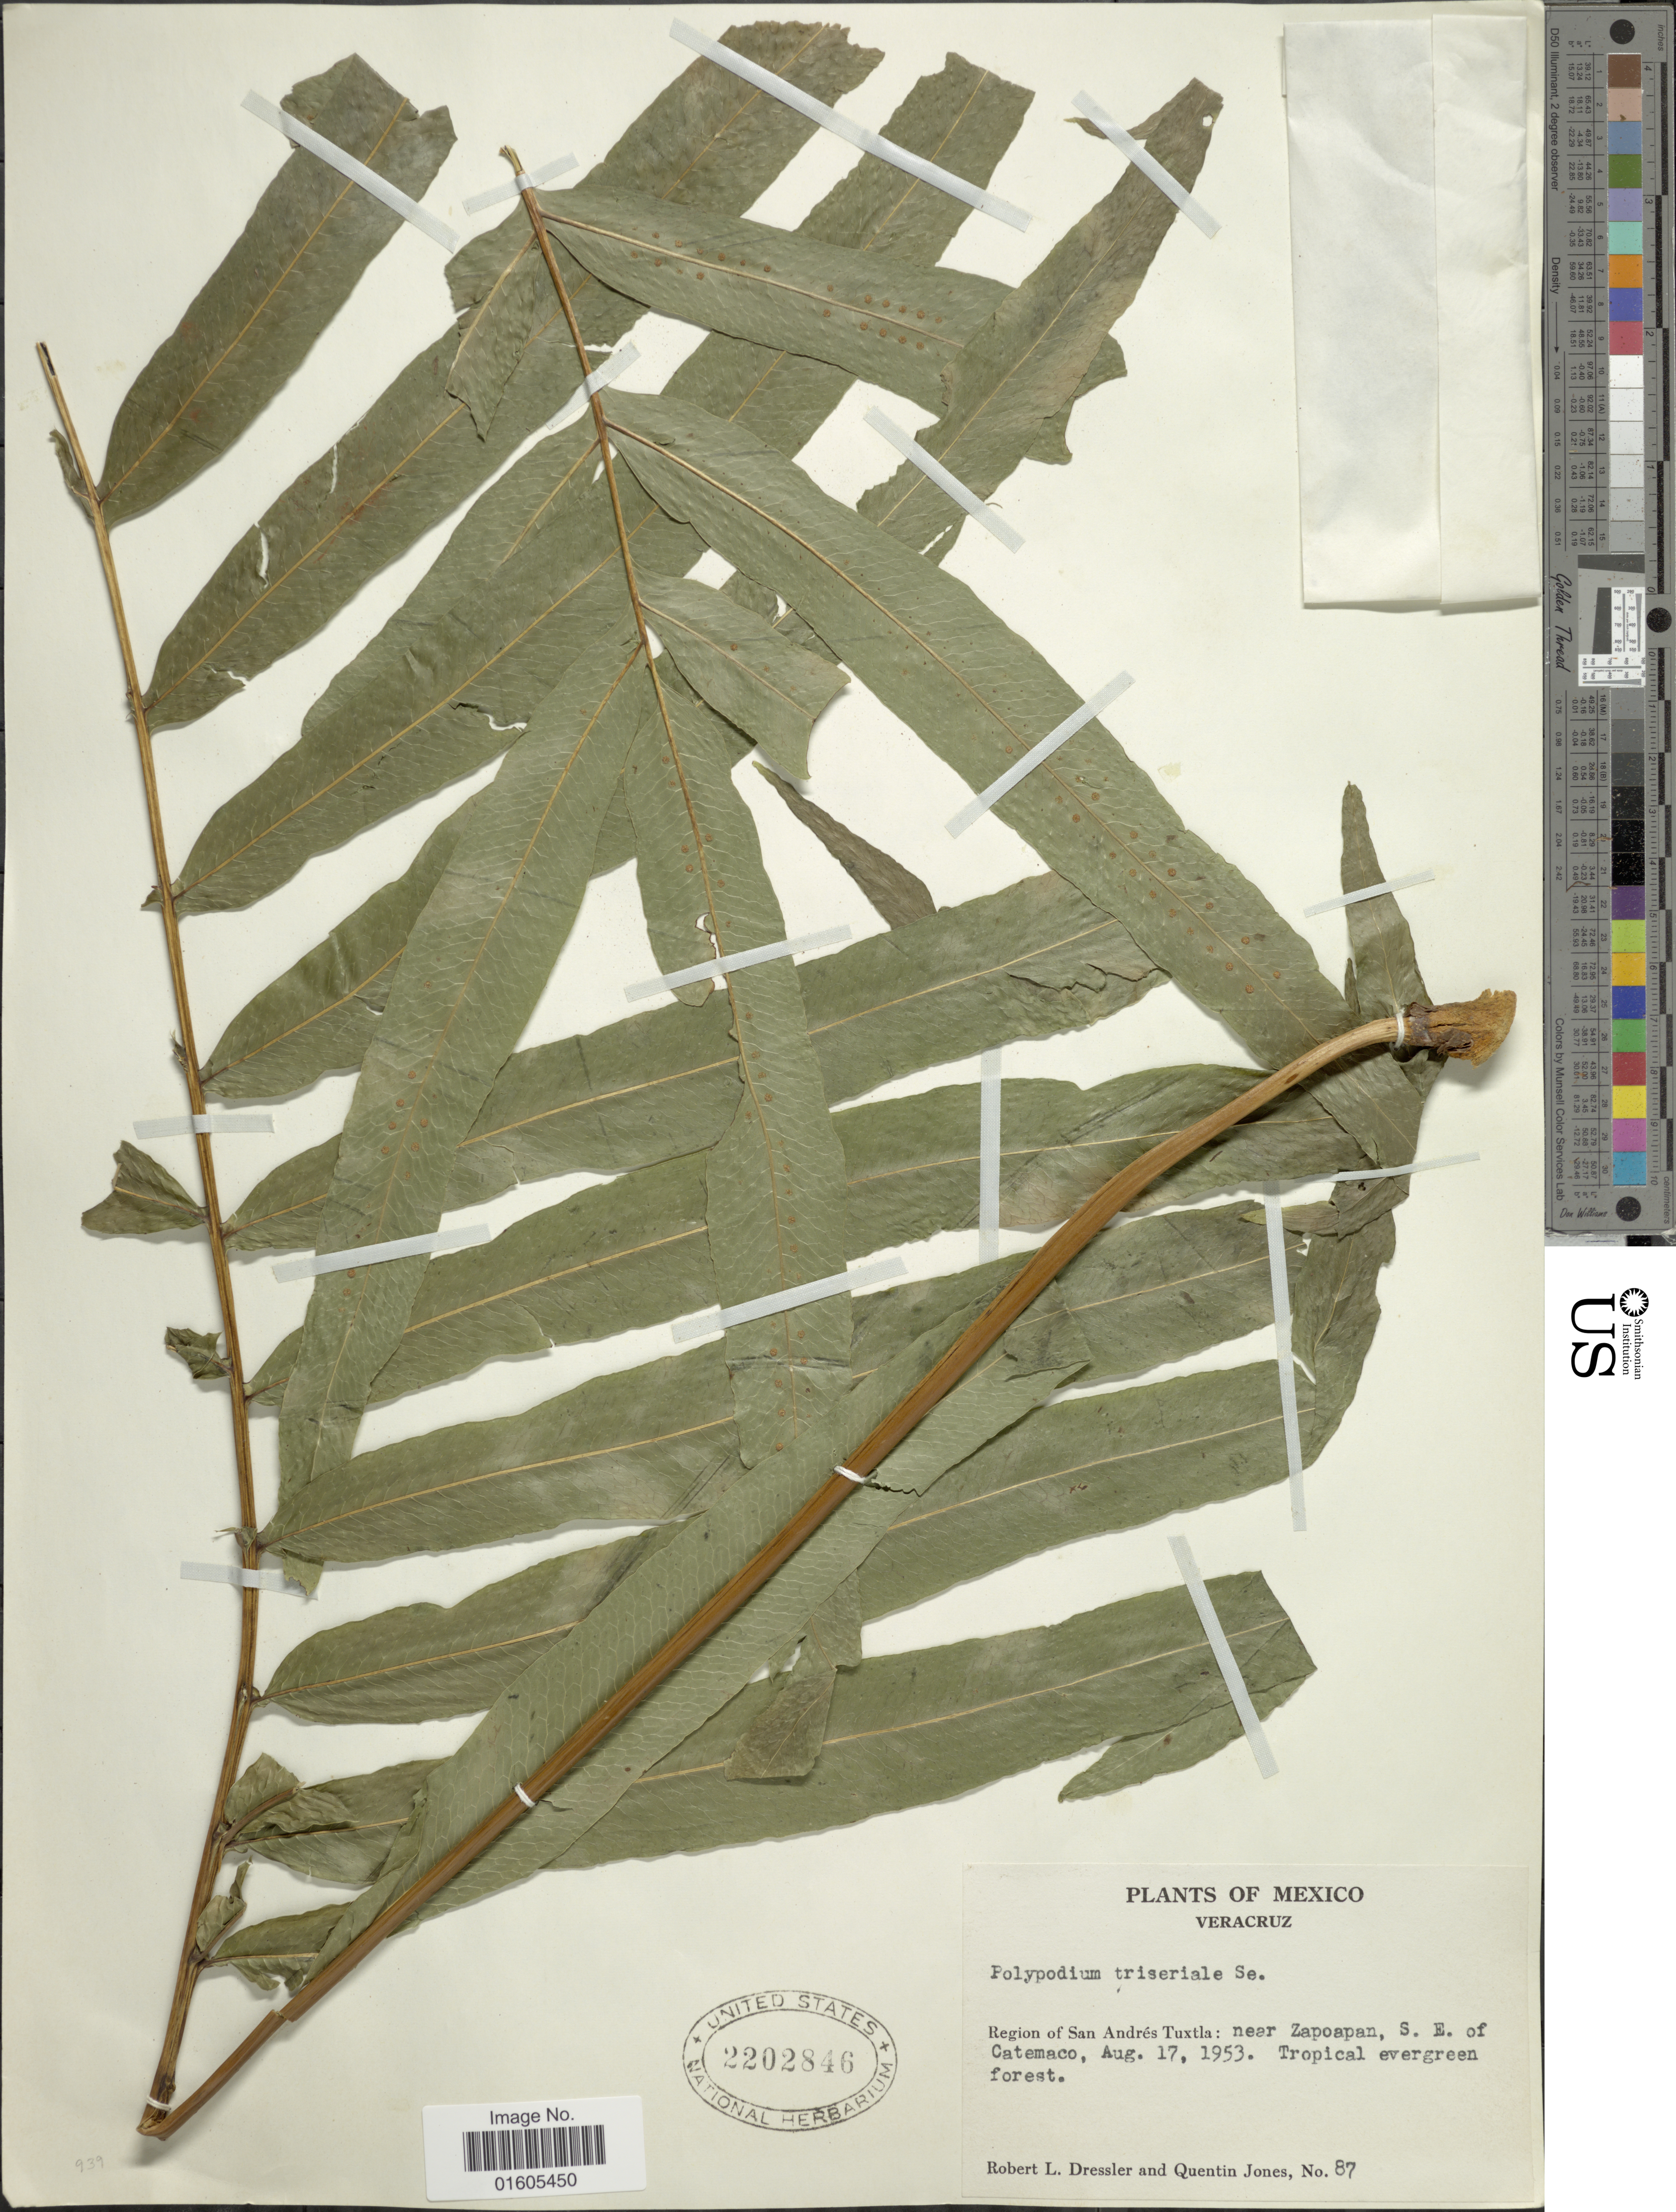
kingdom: Plantae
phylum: Tracheophyta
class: Polypodiopsida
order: Polypodiales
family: Polypodiaceae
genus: Serpocaulon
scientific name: Serpocaulon triseriale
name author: (Sw.) A.R. Sm.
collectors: R. Dressler & Q. Jones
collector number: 87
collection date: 1953-08-17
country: Mexico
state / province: Veracruz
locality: Vera Cruz, Region of San Andrés Tuxtla: near Zapopan, S.E. of Catemaco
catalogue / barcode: US 2202846